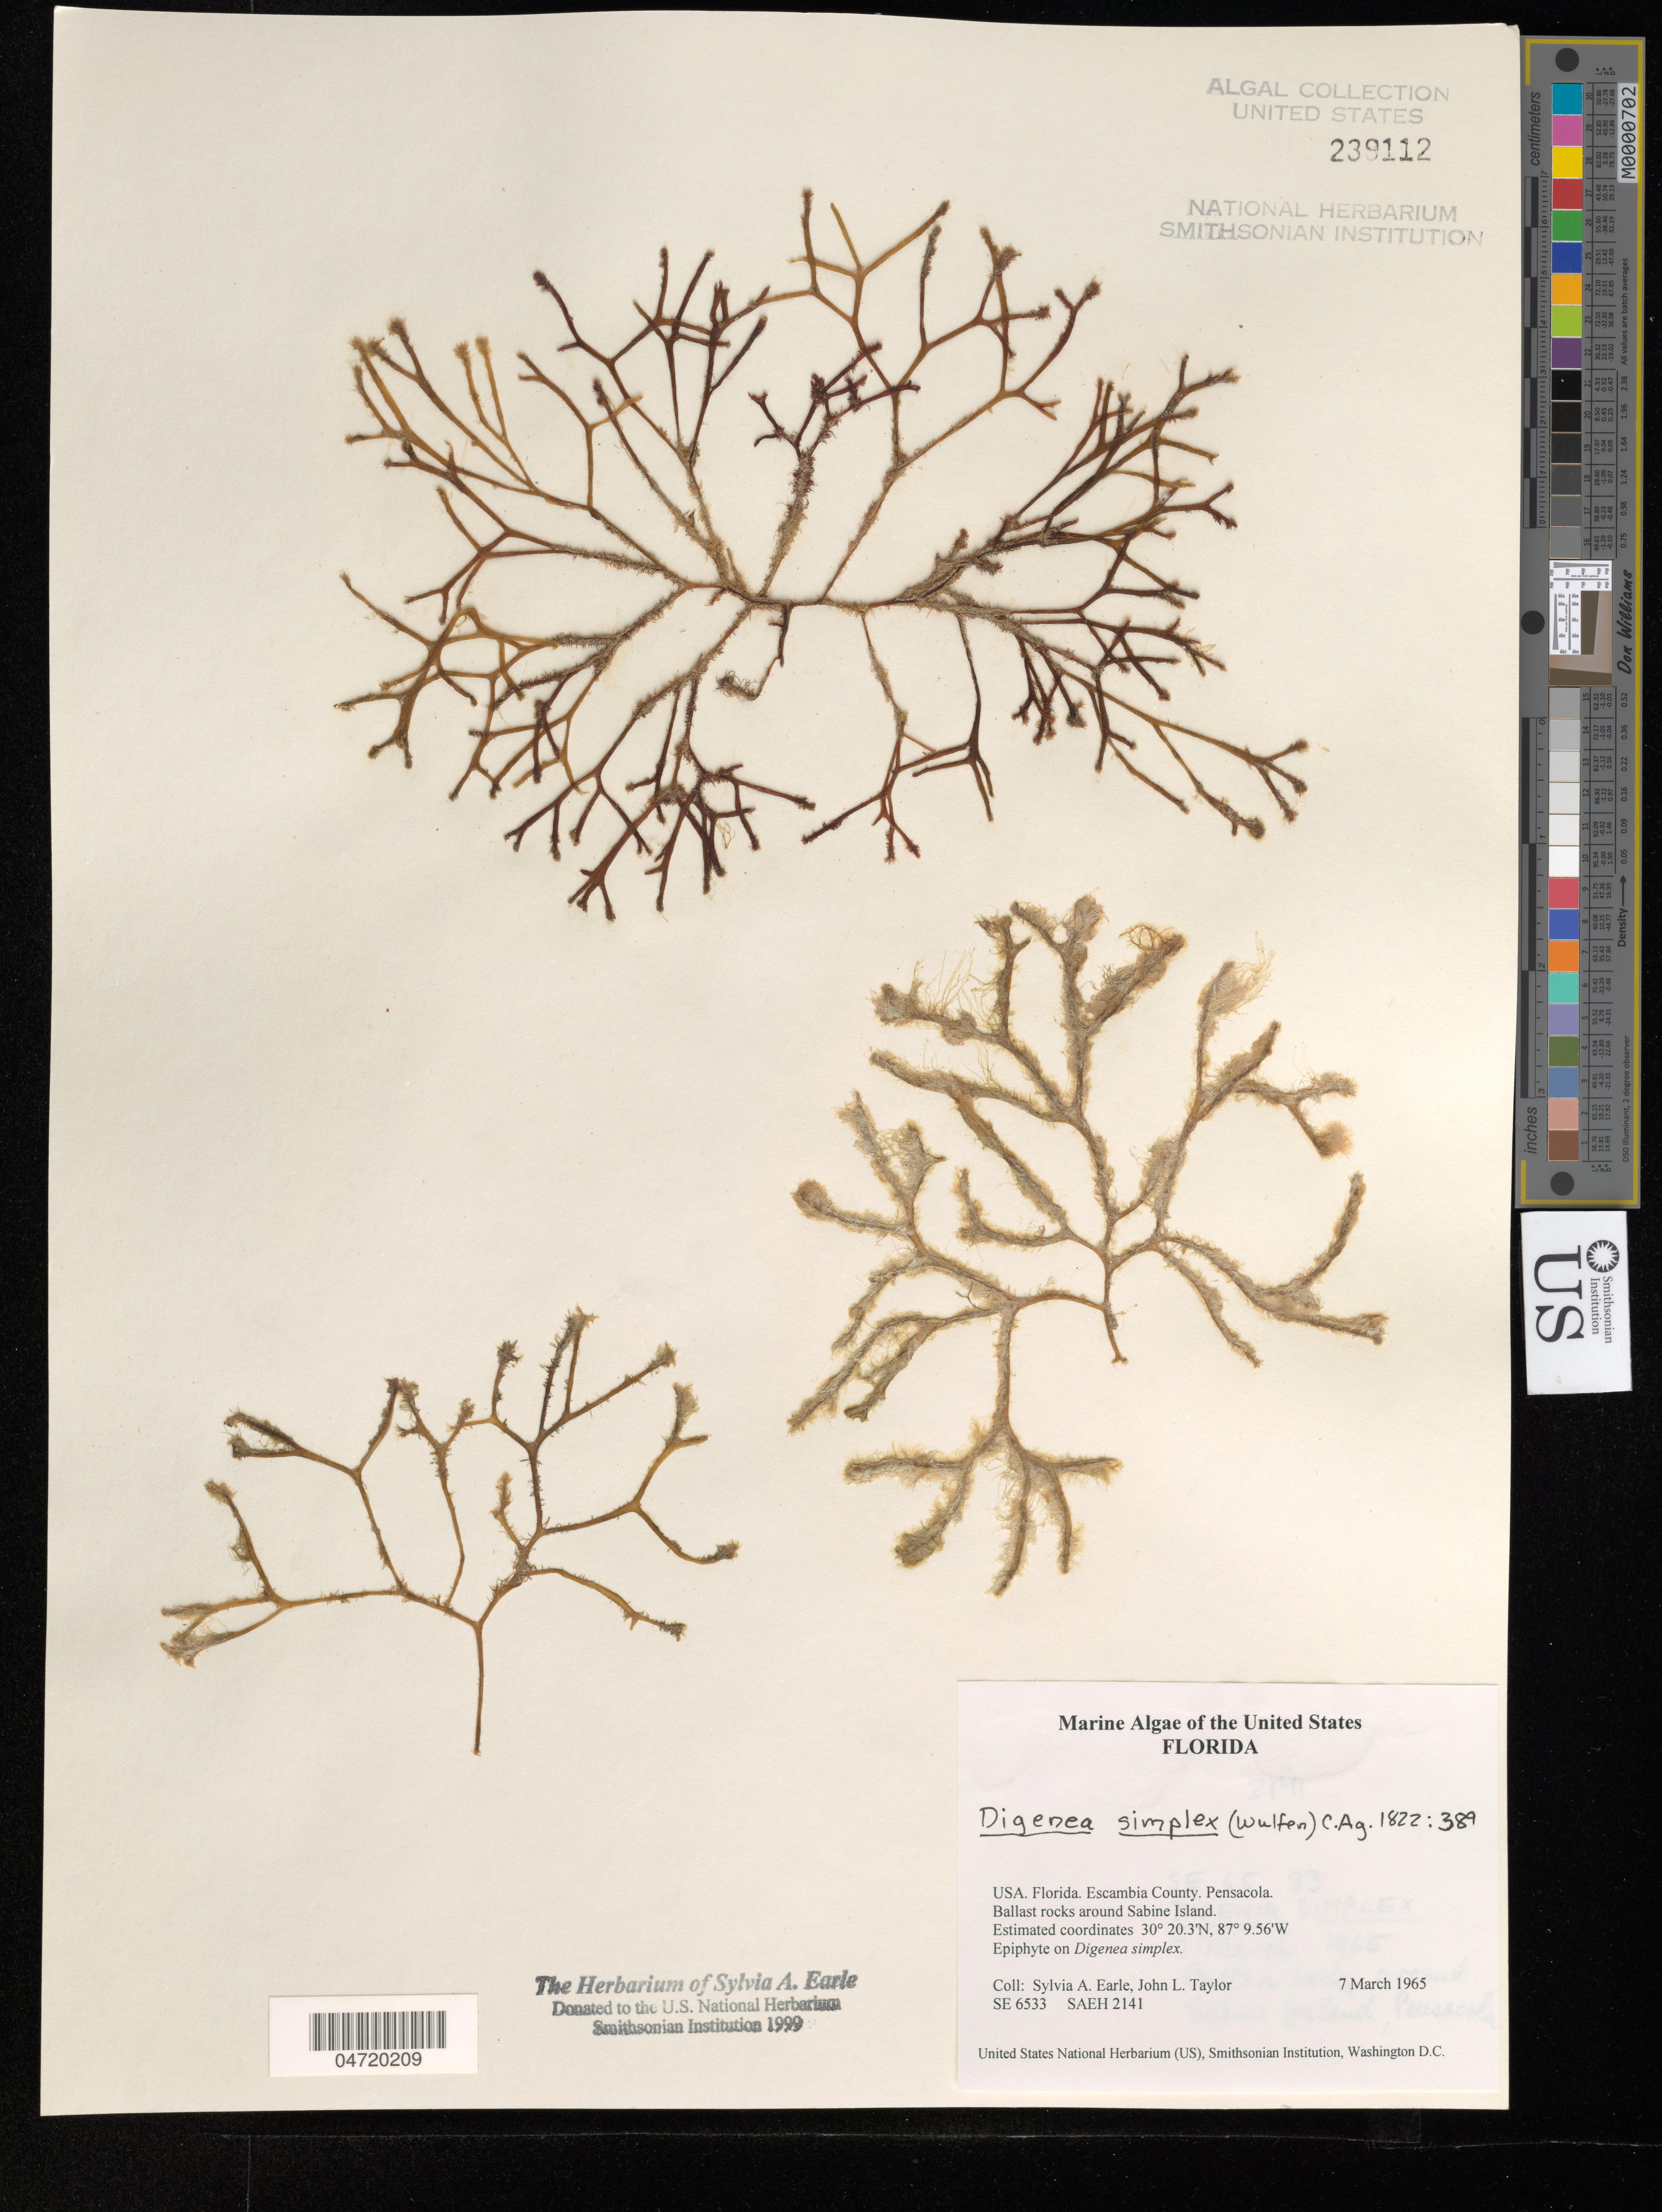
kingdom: Plantae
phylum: Rhodophyta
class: Florideophyceae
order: Ceramiales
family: Rhodomelaceae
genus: Digenea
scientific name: Digenea simplex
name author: (Wulfen) C. Agardh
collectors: S. A. Earle & J. L. Taylor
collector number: SE6533/SAEH2141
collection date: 1965-03-07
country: United States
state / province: Florida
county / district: Escambia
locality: Escambia County. Pensacola. Ballast rocks around Sabine Island.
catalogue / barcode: US 239112